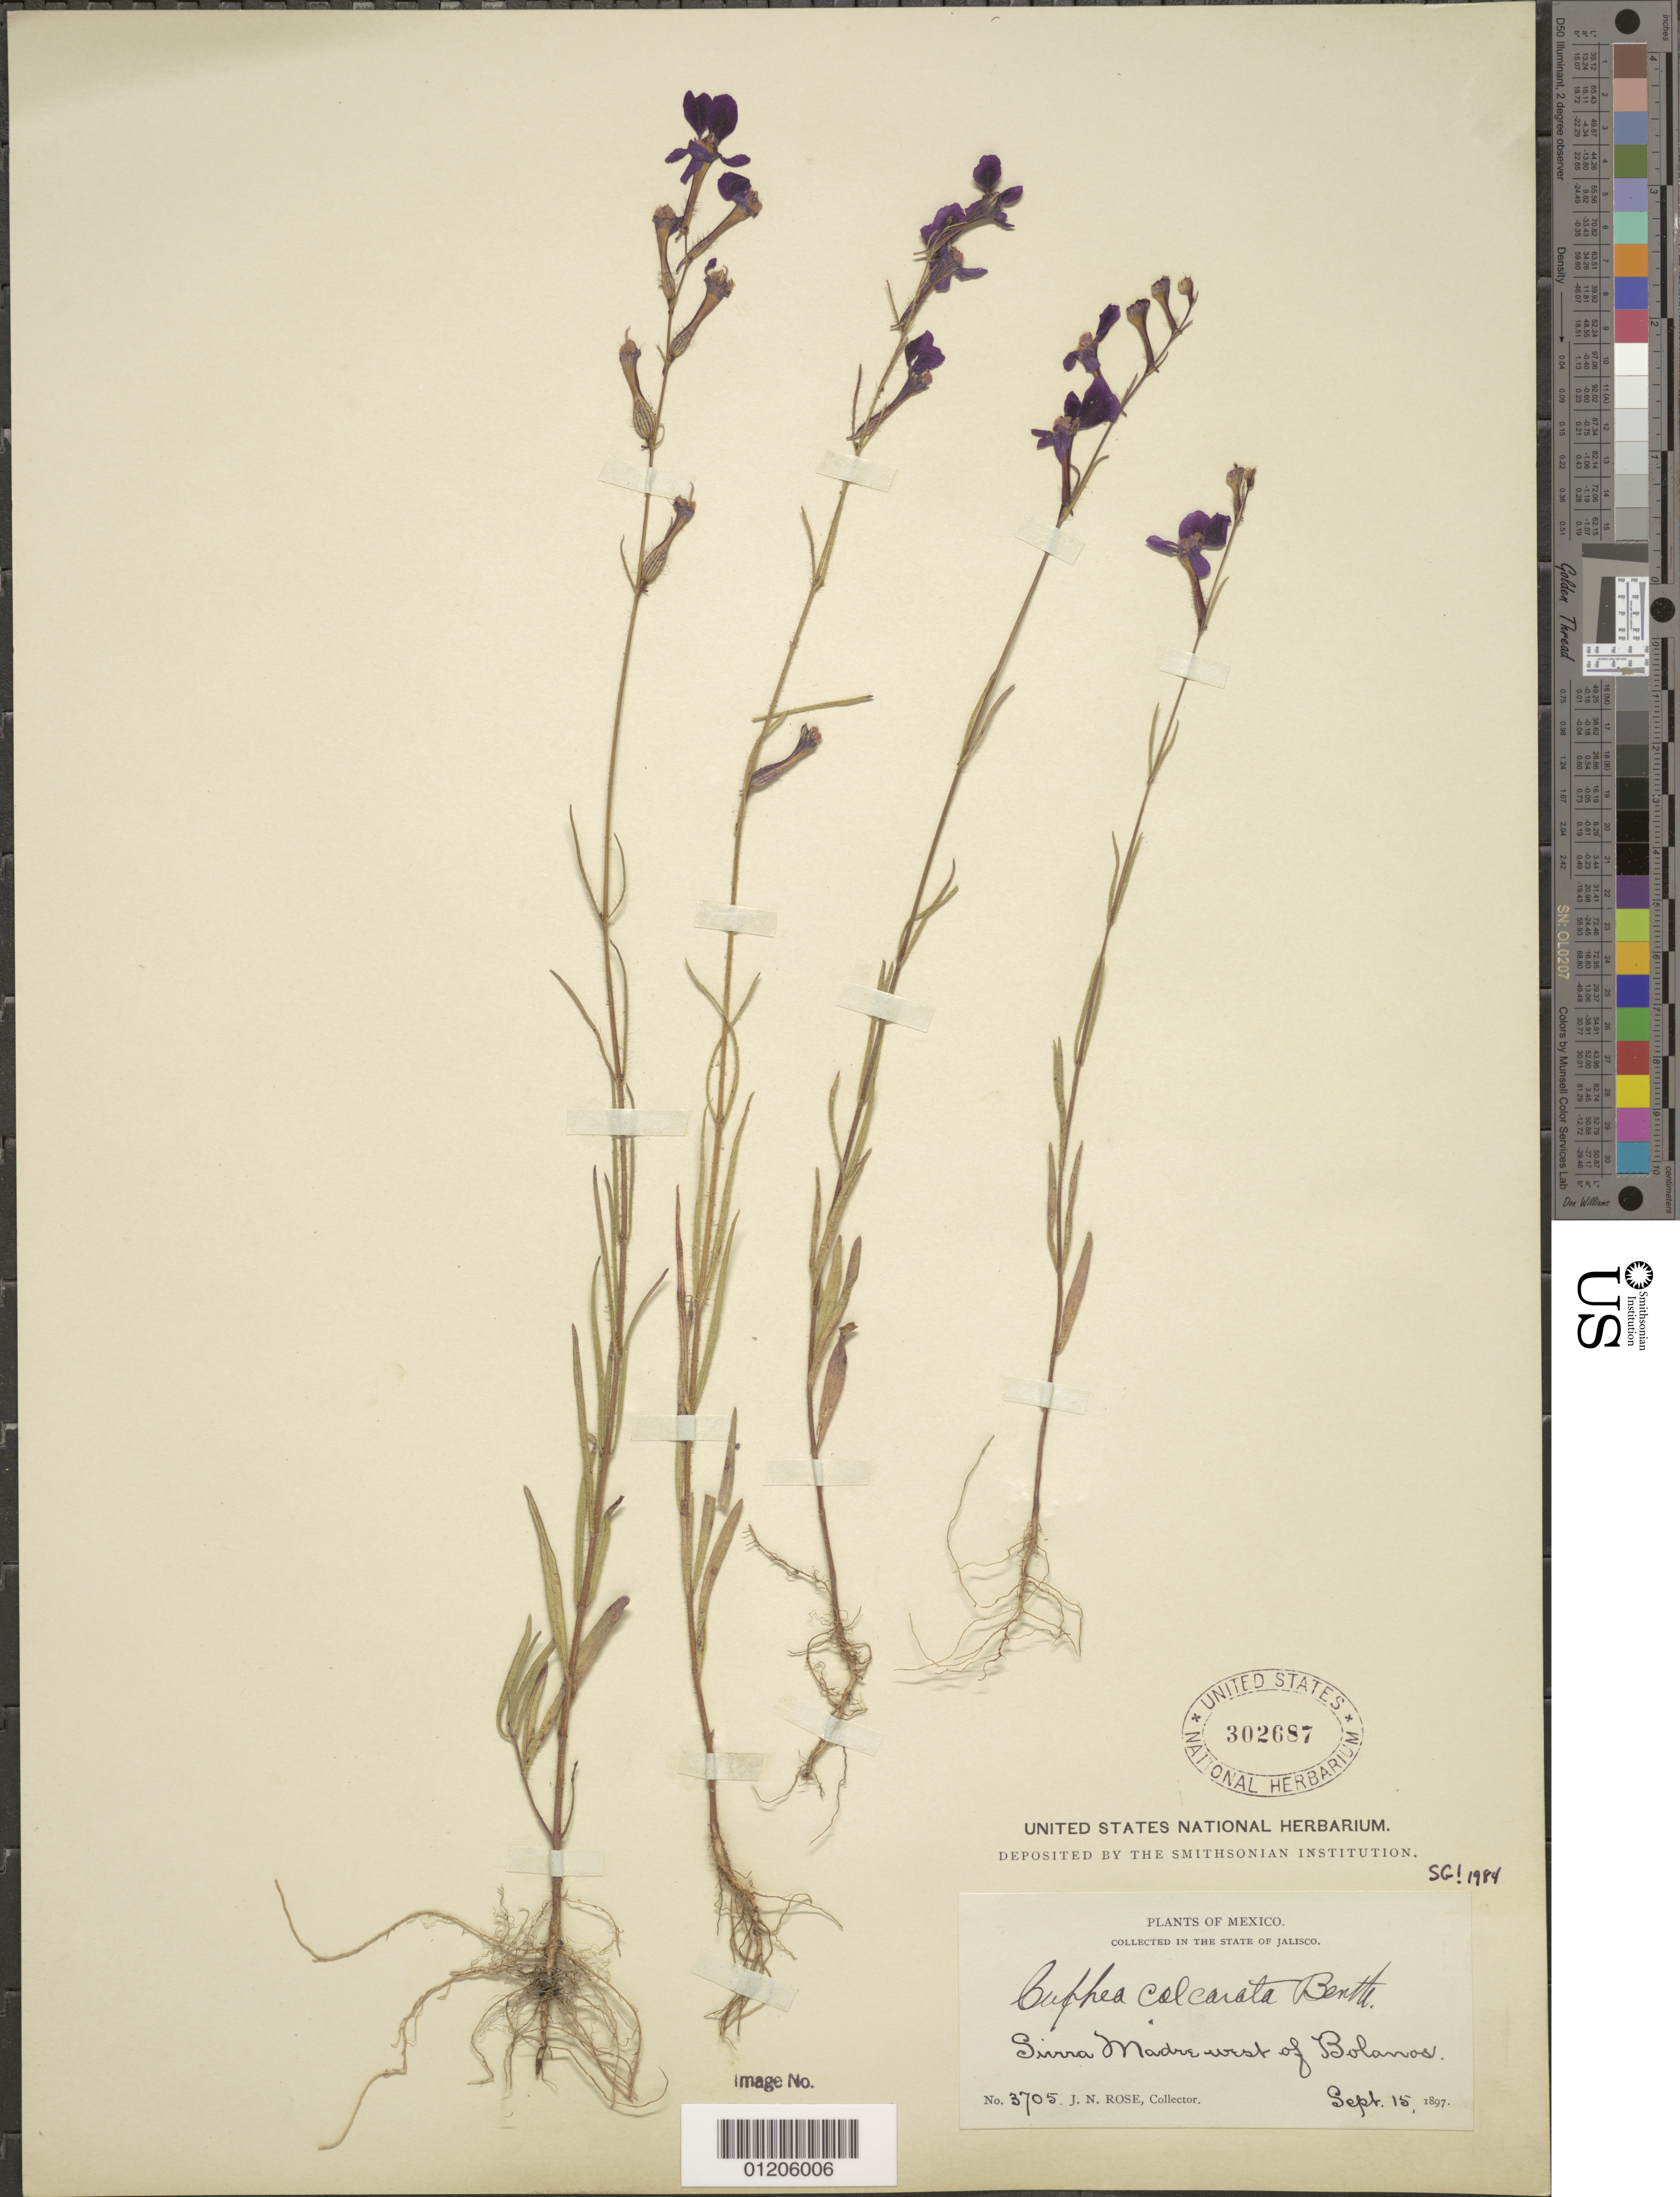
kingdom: Plantae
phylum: Tracheophyta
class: Magnoliopsida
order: Myrtales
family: Lythraceae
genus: Cuphea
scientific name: Cuphea calcarata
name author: Benth.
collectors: J. N. Rose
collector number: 3705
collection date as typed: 15 Sep 1897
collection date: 1897-09-15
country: Mexico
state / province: Jalisco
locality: Sierra Madre W of Bolaños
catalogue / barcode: US 302687